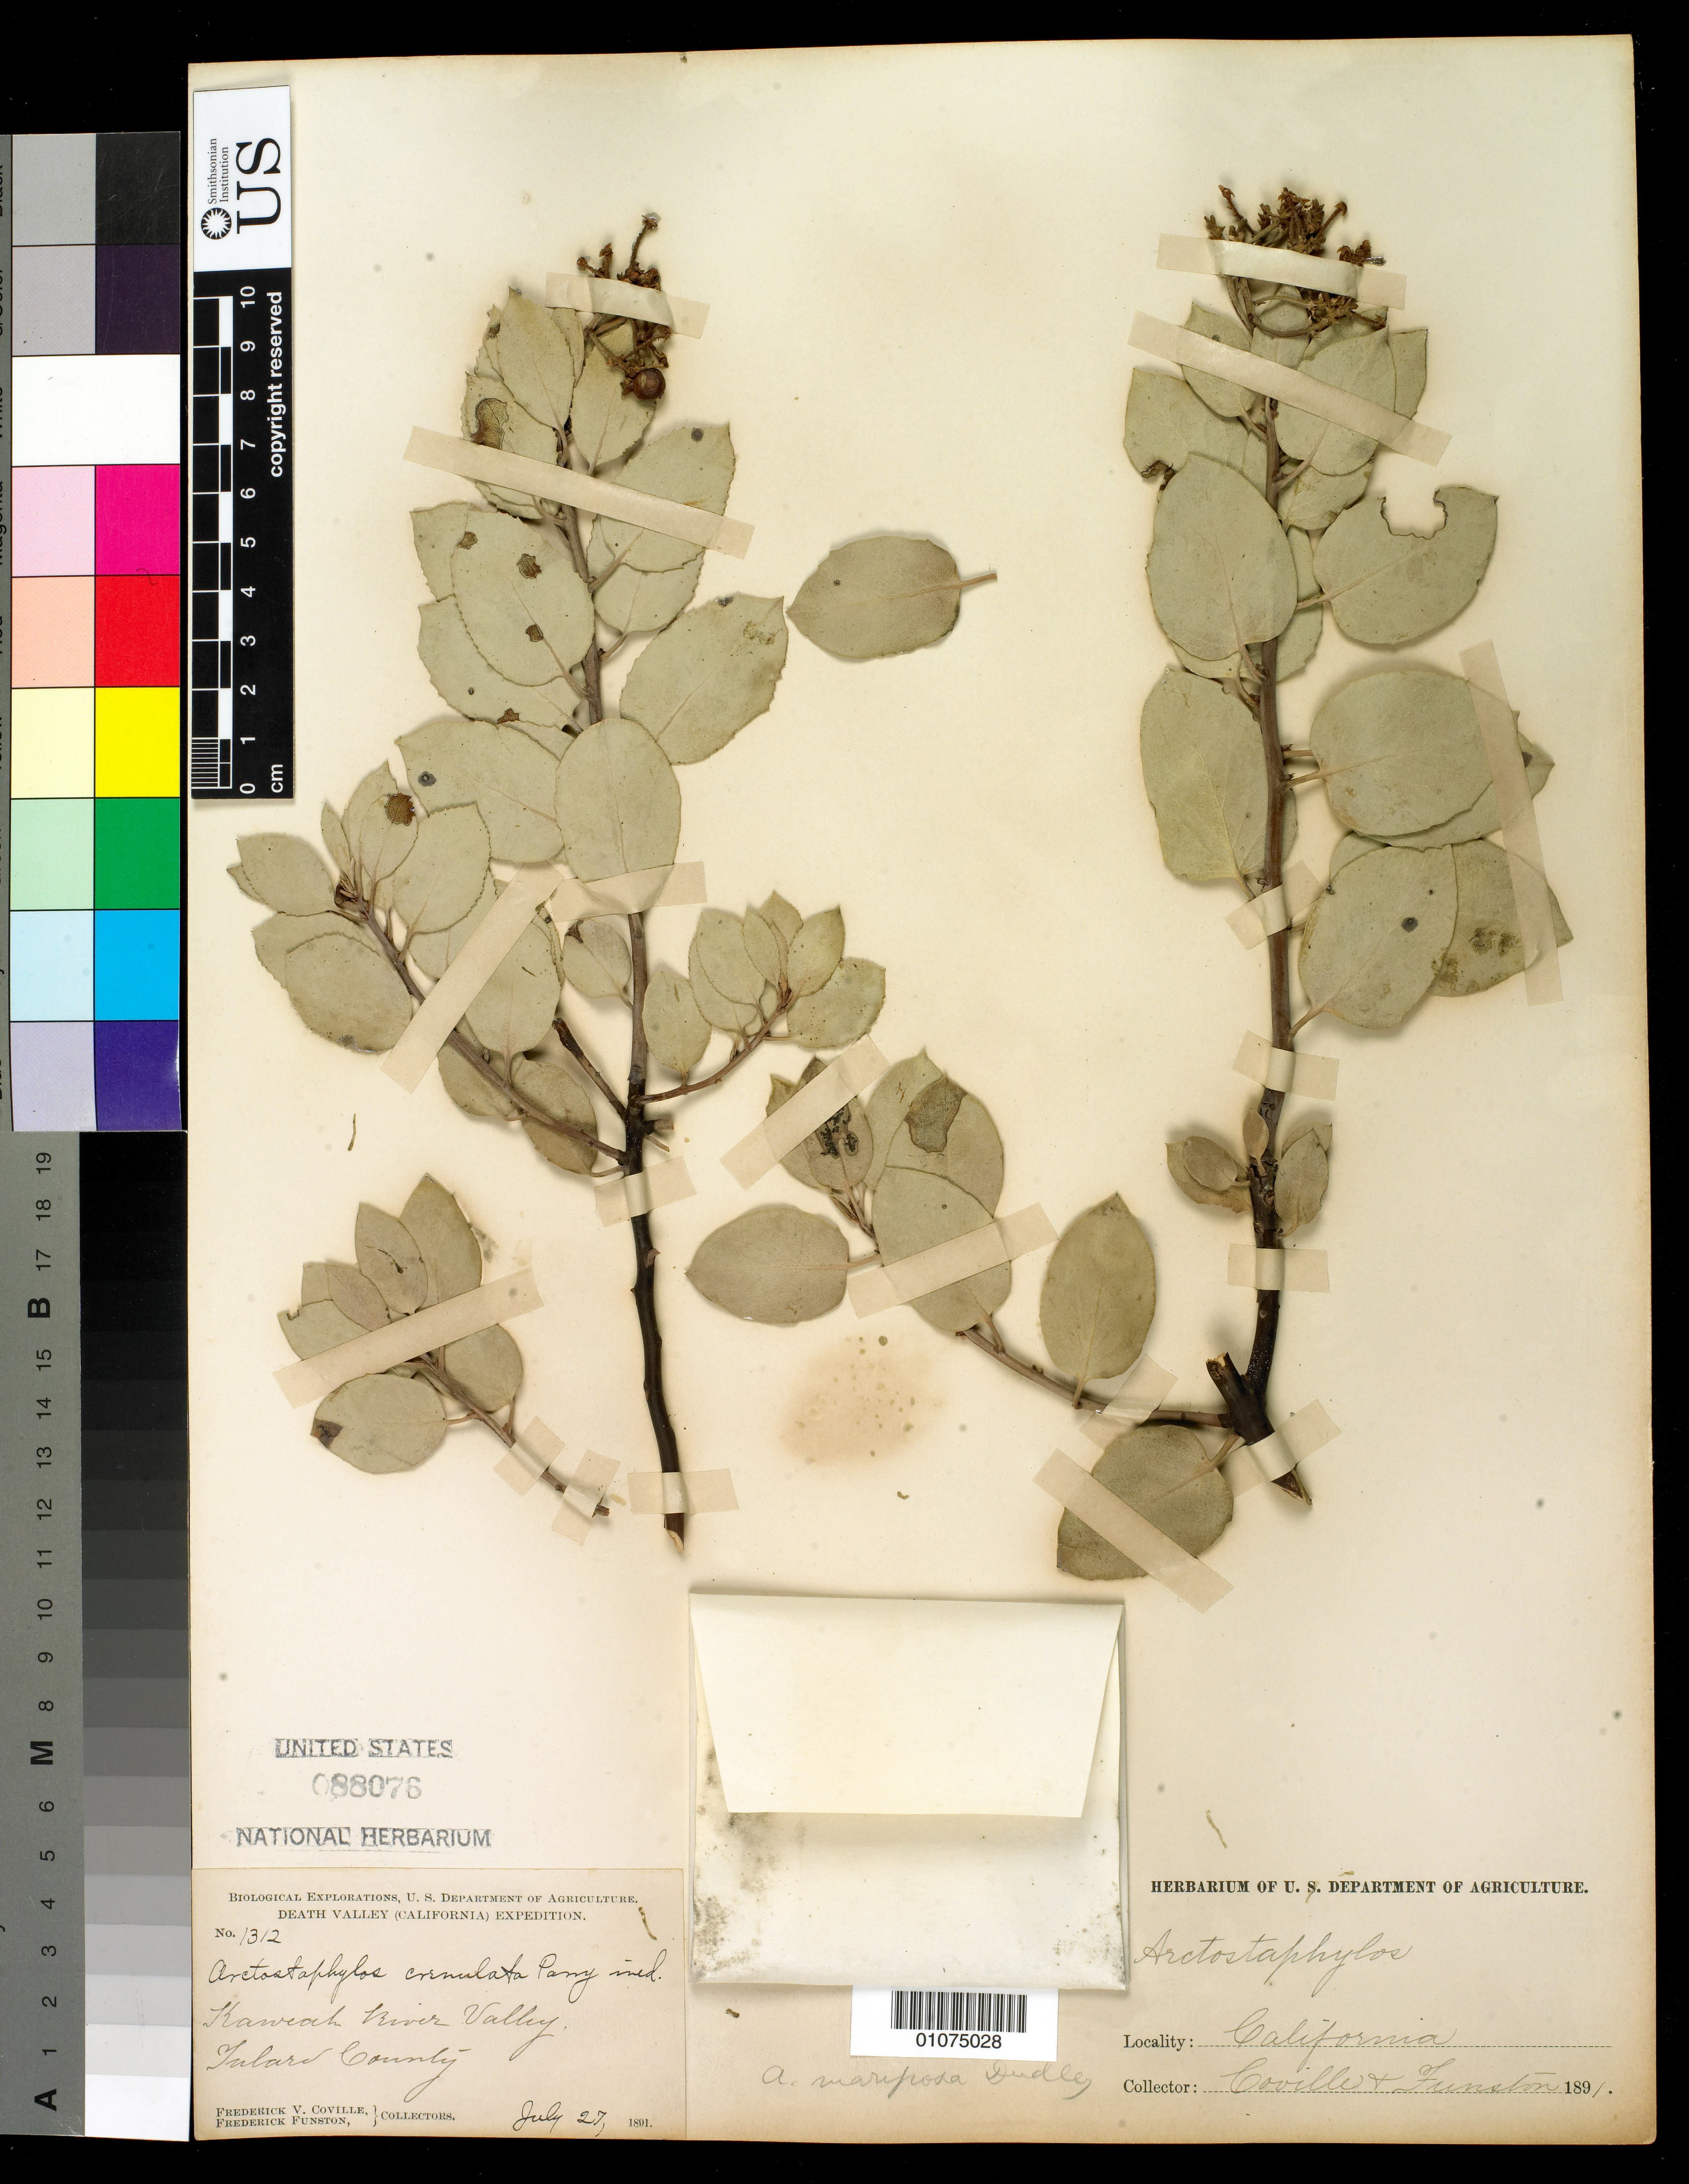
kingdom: Plantae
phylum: Tracheophyta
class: Magnoliopsida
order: Ericales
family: Ericaceae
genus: Arctostaphylos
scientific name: Arctostaphylos glauca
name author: Lindl.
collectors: F. V. Coville & F. Funston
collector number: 1312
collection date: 1891-07-27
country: United States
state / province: California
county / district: Tulare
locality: Kaweah River Valley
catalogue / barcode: US 88076